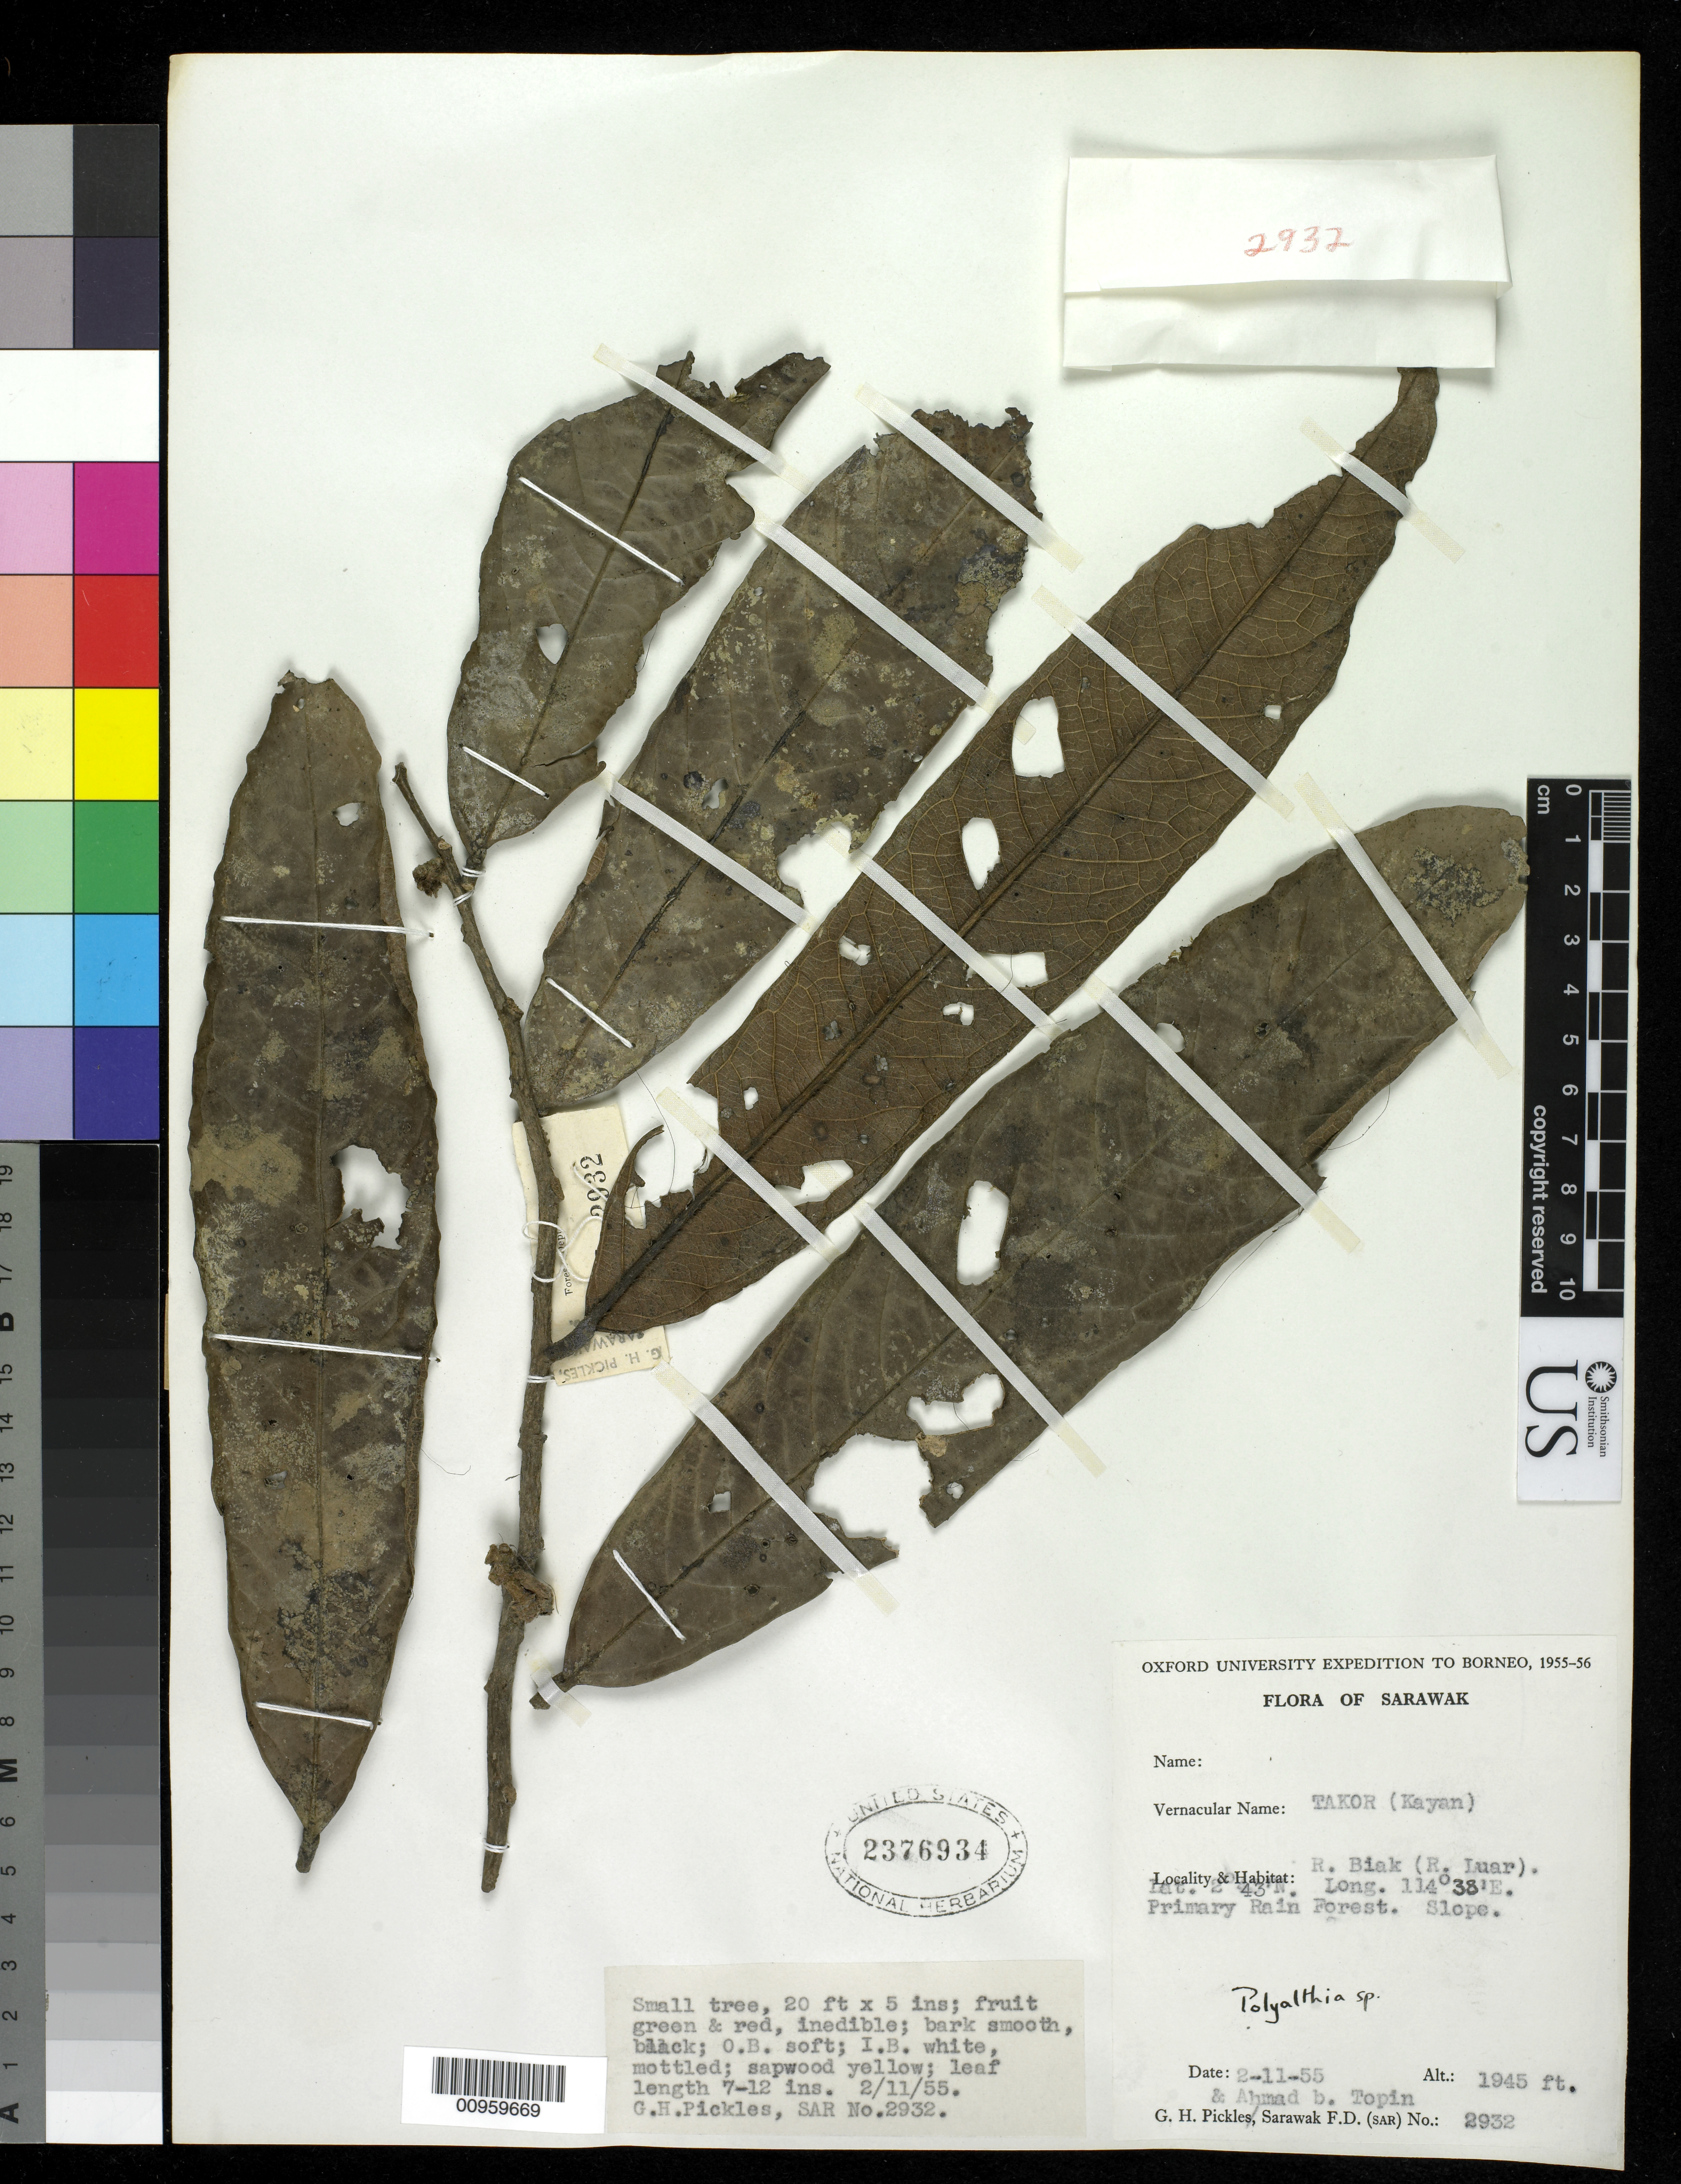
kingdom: Plantae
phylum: Tracheophyta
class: Magnoliopsida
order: Magnoliales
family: Annonaceae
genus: Polyalthia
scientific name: Polyalthia sp.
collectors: G. Pickles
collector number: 2932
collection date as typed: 11 Feb 1955 or 02 Nov 1955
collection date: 1955-02-11 or 1955-11-02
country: Malaysia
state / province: Sarawak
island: Borneo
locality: R. Biak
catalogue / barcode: US 2376934